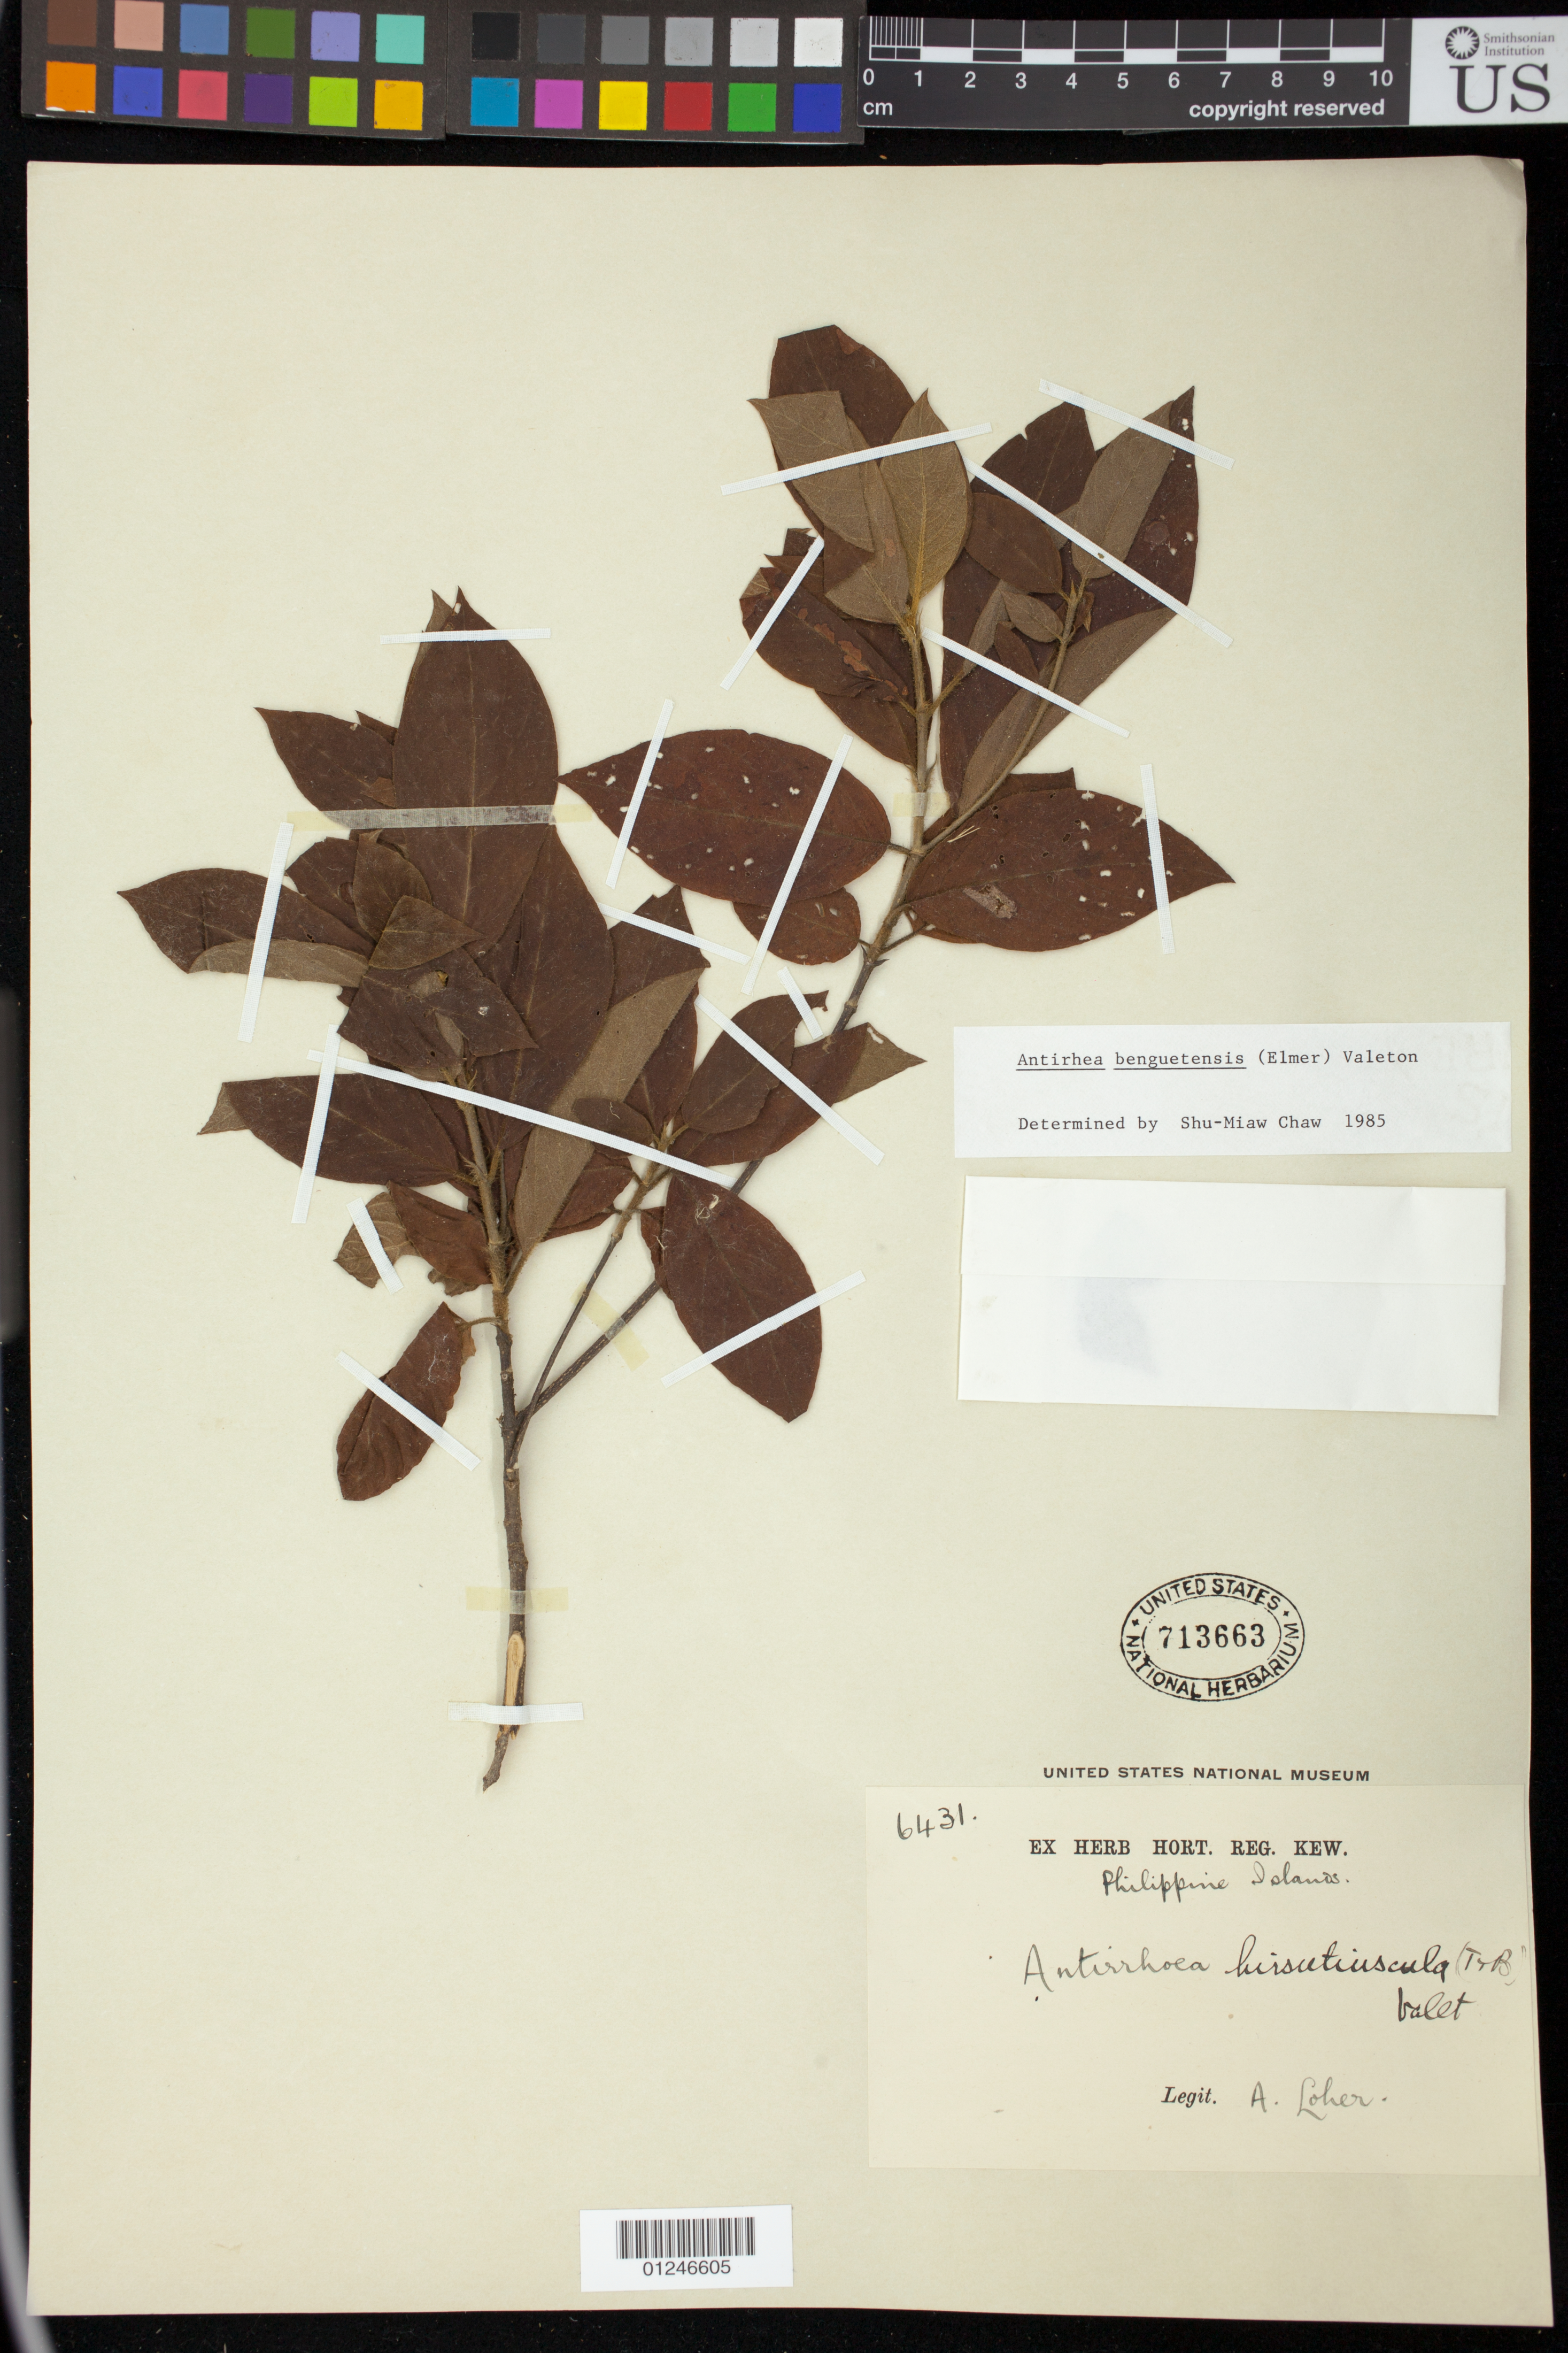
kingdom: Plantae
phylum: Tracheophyta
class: Magnoliopsida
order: Gentianales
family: Rubiaceae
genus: Antirhea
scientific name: Antirhea benguetensis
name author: (Elmer) Valeton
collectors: A. Loher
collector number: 6431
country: Philippines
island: Luzon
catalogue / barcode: US 713663